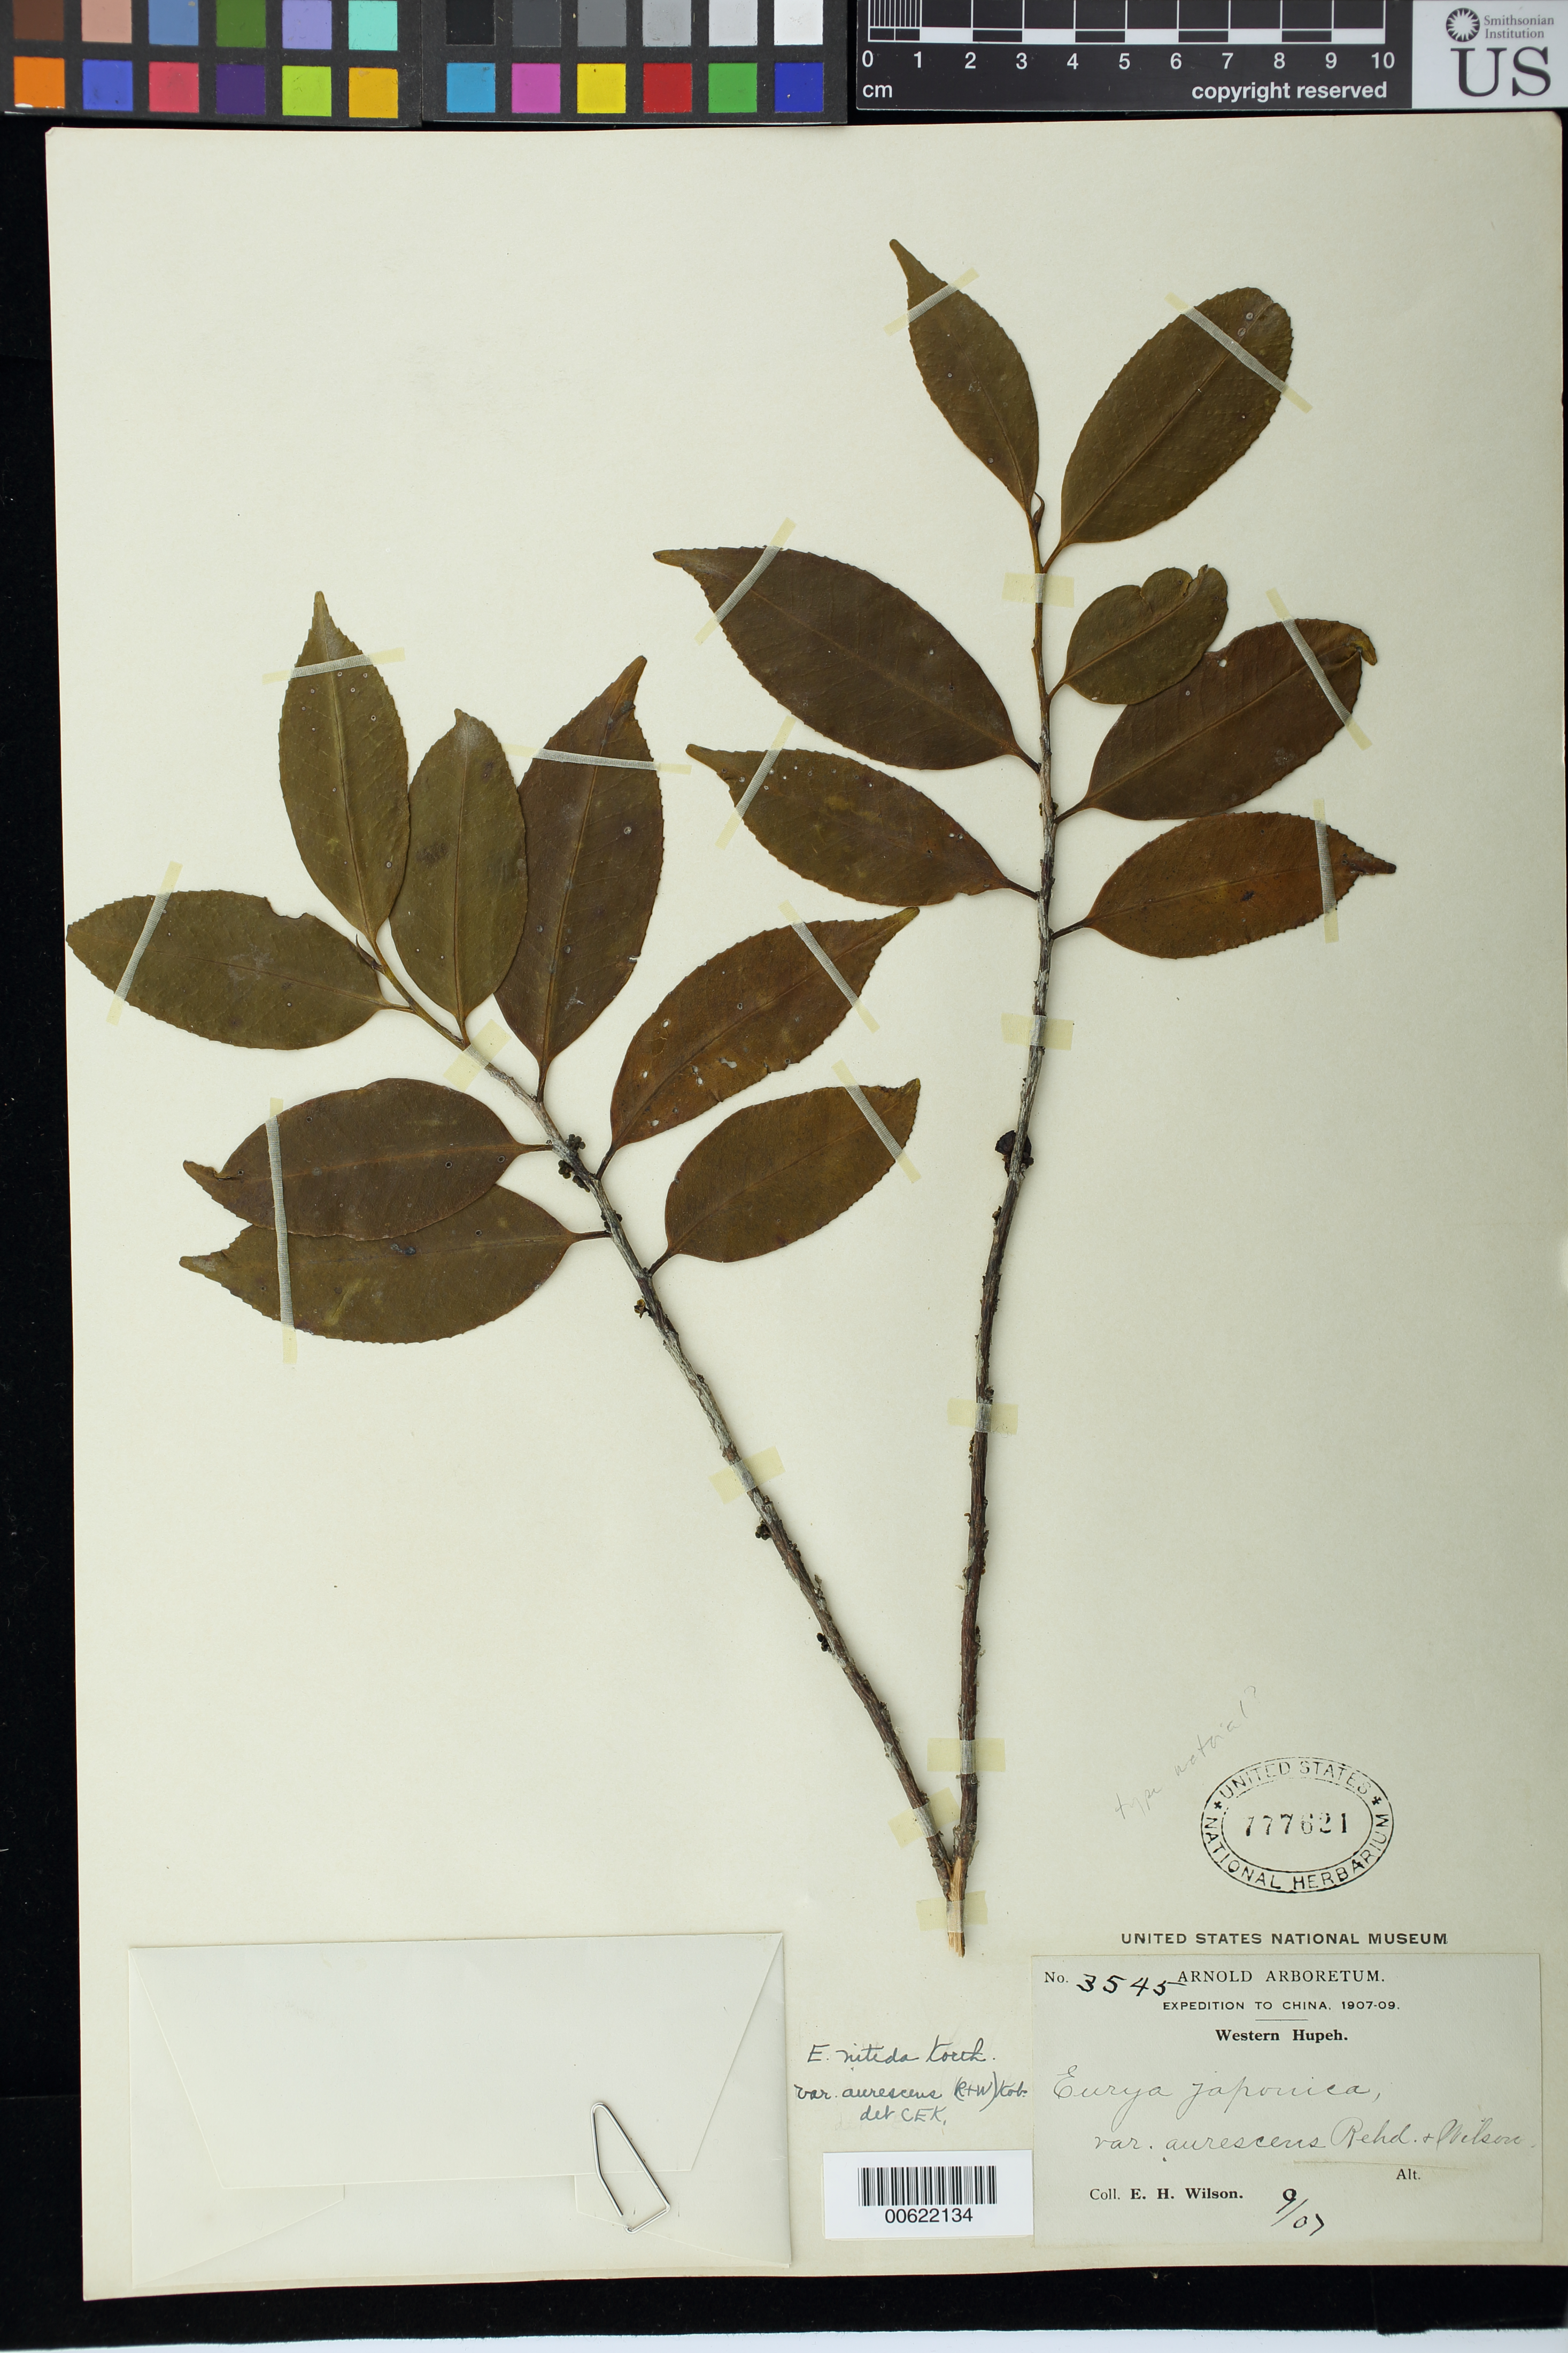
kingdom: Plantae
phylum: Tracheophyta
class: Magnoliopsida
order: Ericales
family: Pentaphylacaceae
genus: Eurya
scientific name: Eurya japonica var. aurescens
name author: Rehder & P. Wilson in Sarg.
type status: Isosyntype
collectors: E. H. Wilson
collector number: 3545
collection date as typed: Apr 1907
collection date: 1907-04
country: China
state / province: Hubei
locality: Western Hupeh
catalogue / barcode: US 777622